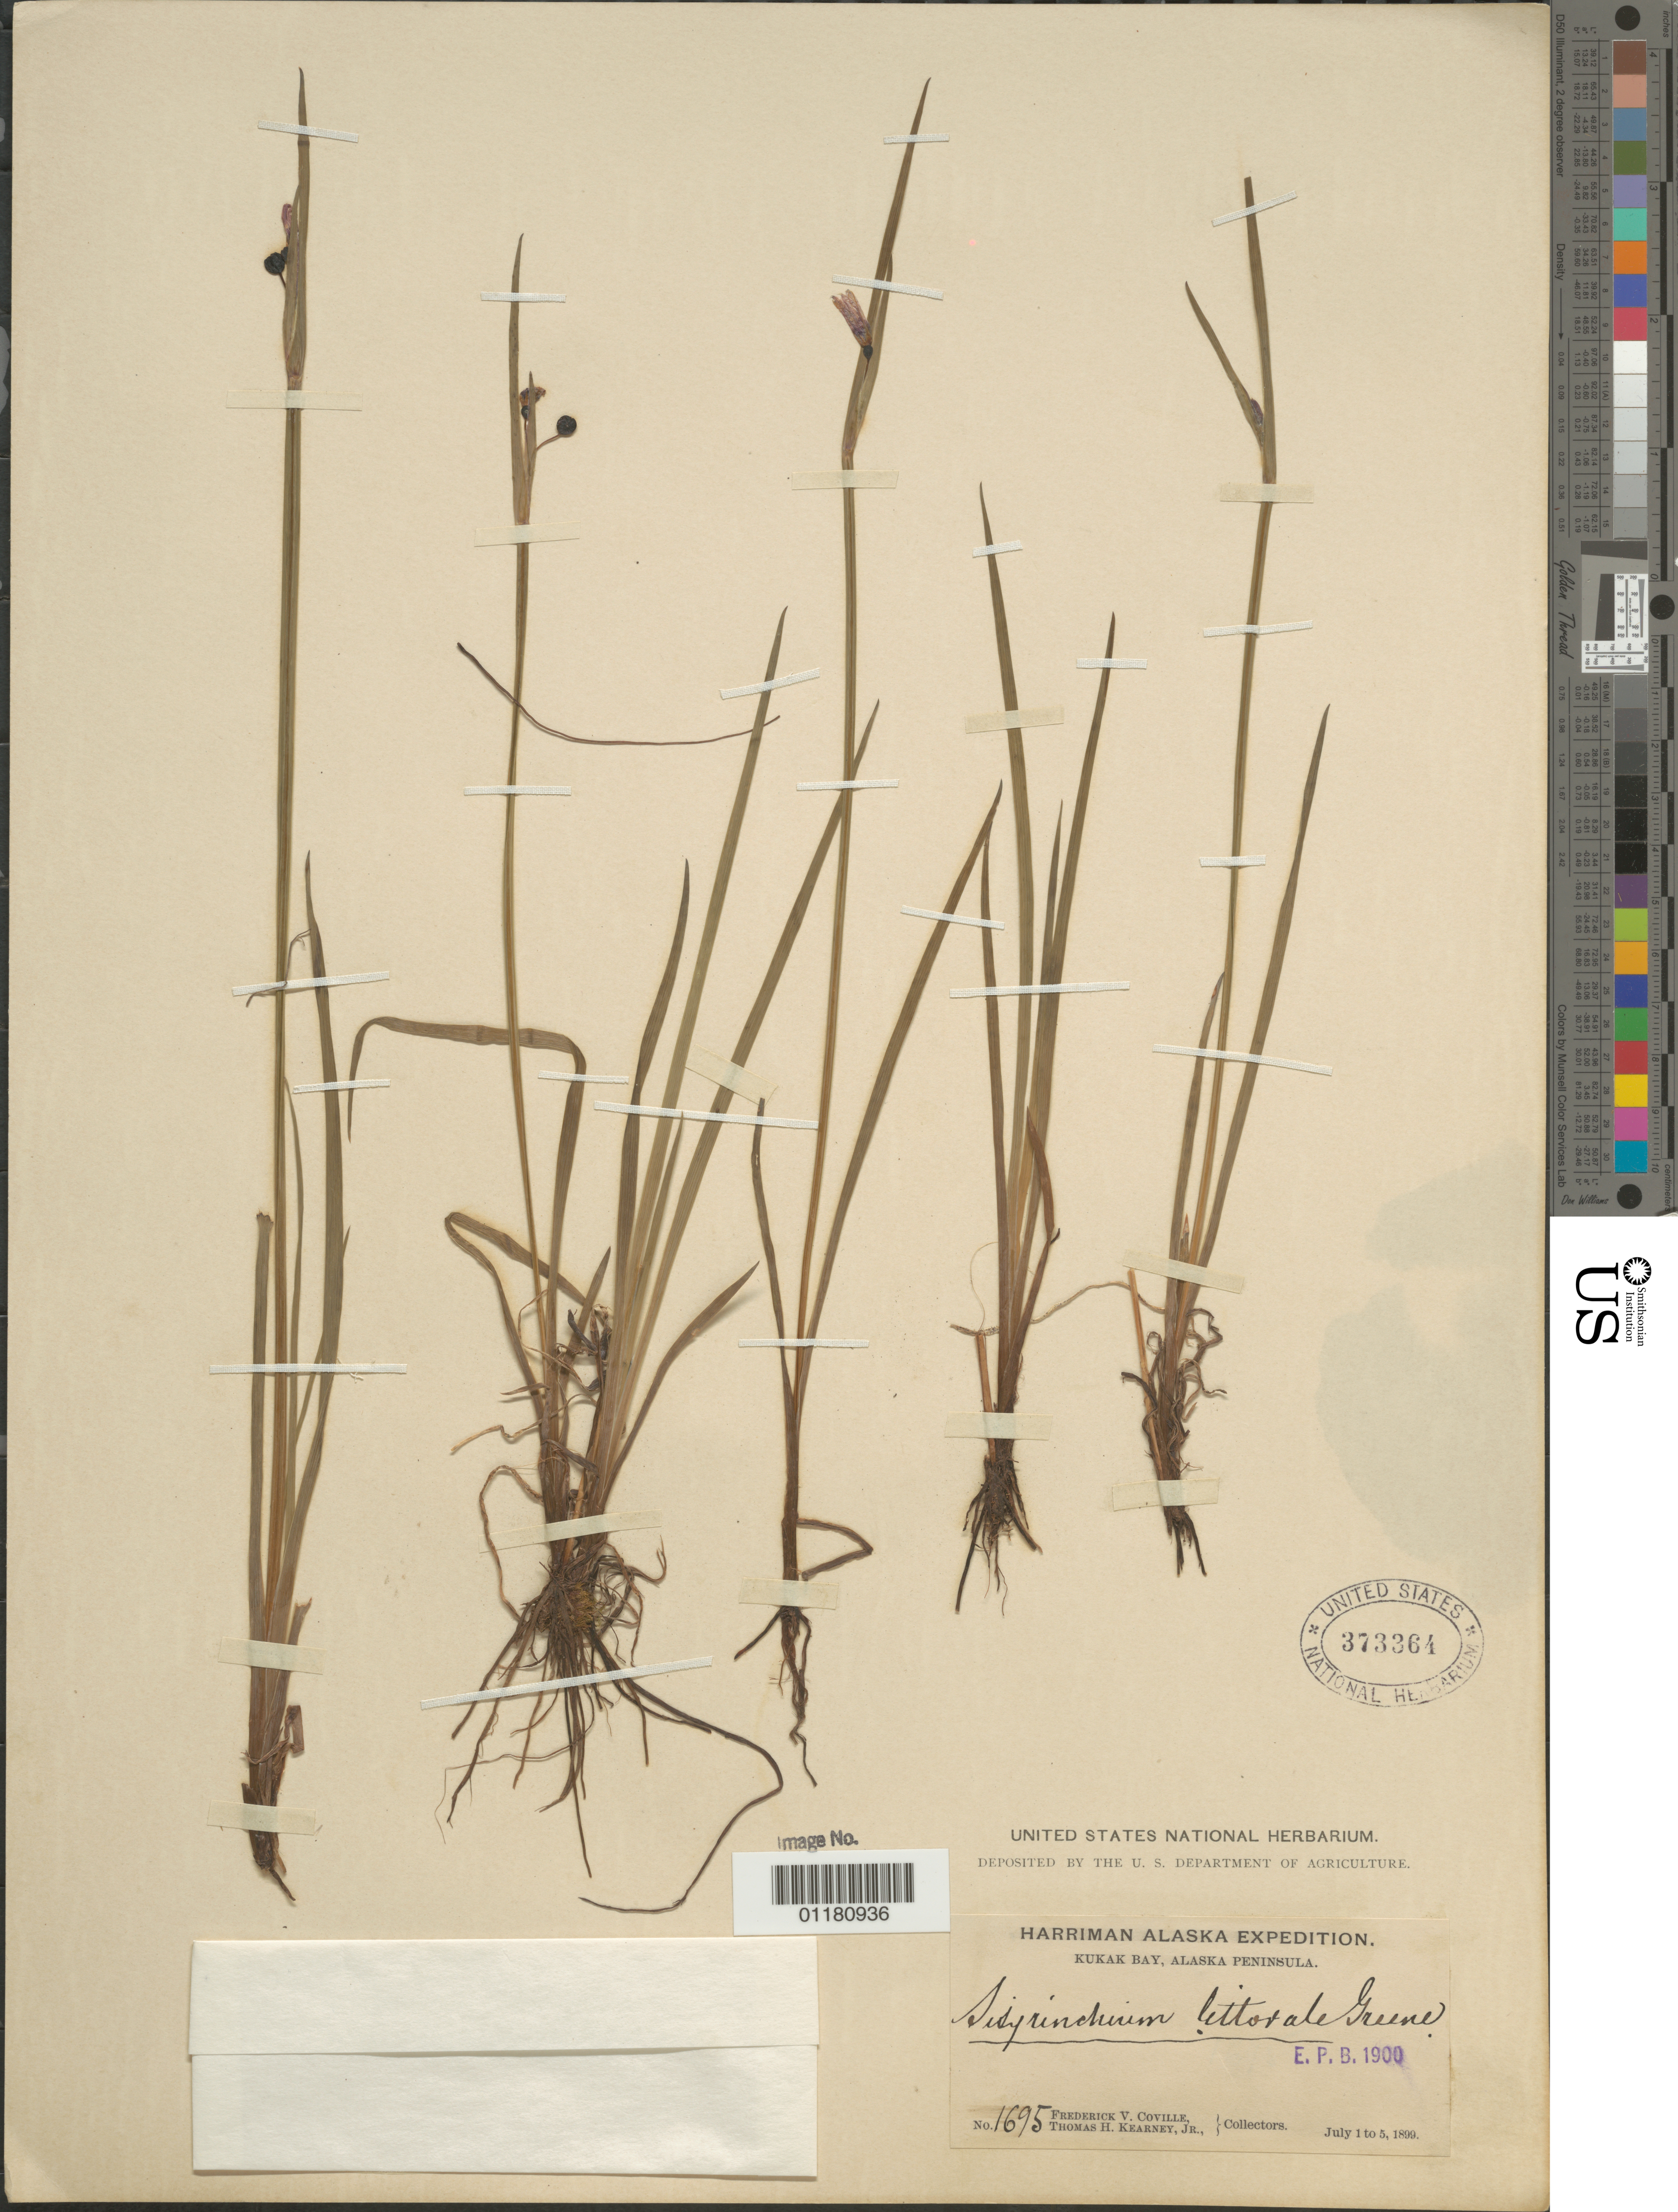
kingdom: Plantae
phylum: Tracheophyta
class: Liliopsida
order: Asparagales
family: Iridaceae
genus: Sisyrinchium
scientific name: Sisyrinchium littorale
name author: Greene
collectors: F. V. Coville & T. H. Kearney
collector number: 1695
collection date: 1899-07-01/1899-07-05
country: United States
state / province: Alaska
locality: Kukak Bay, Alaska Peninsula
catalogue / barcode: US 373364